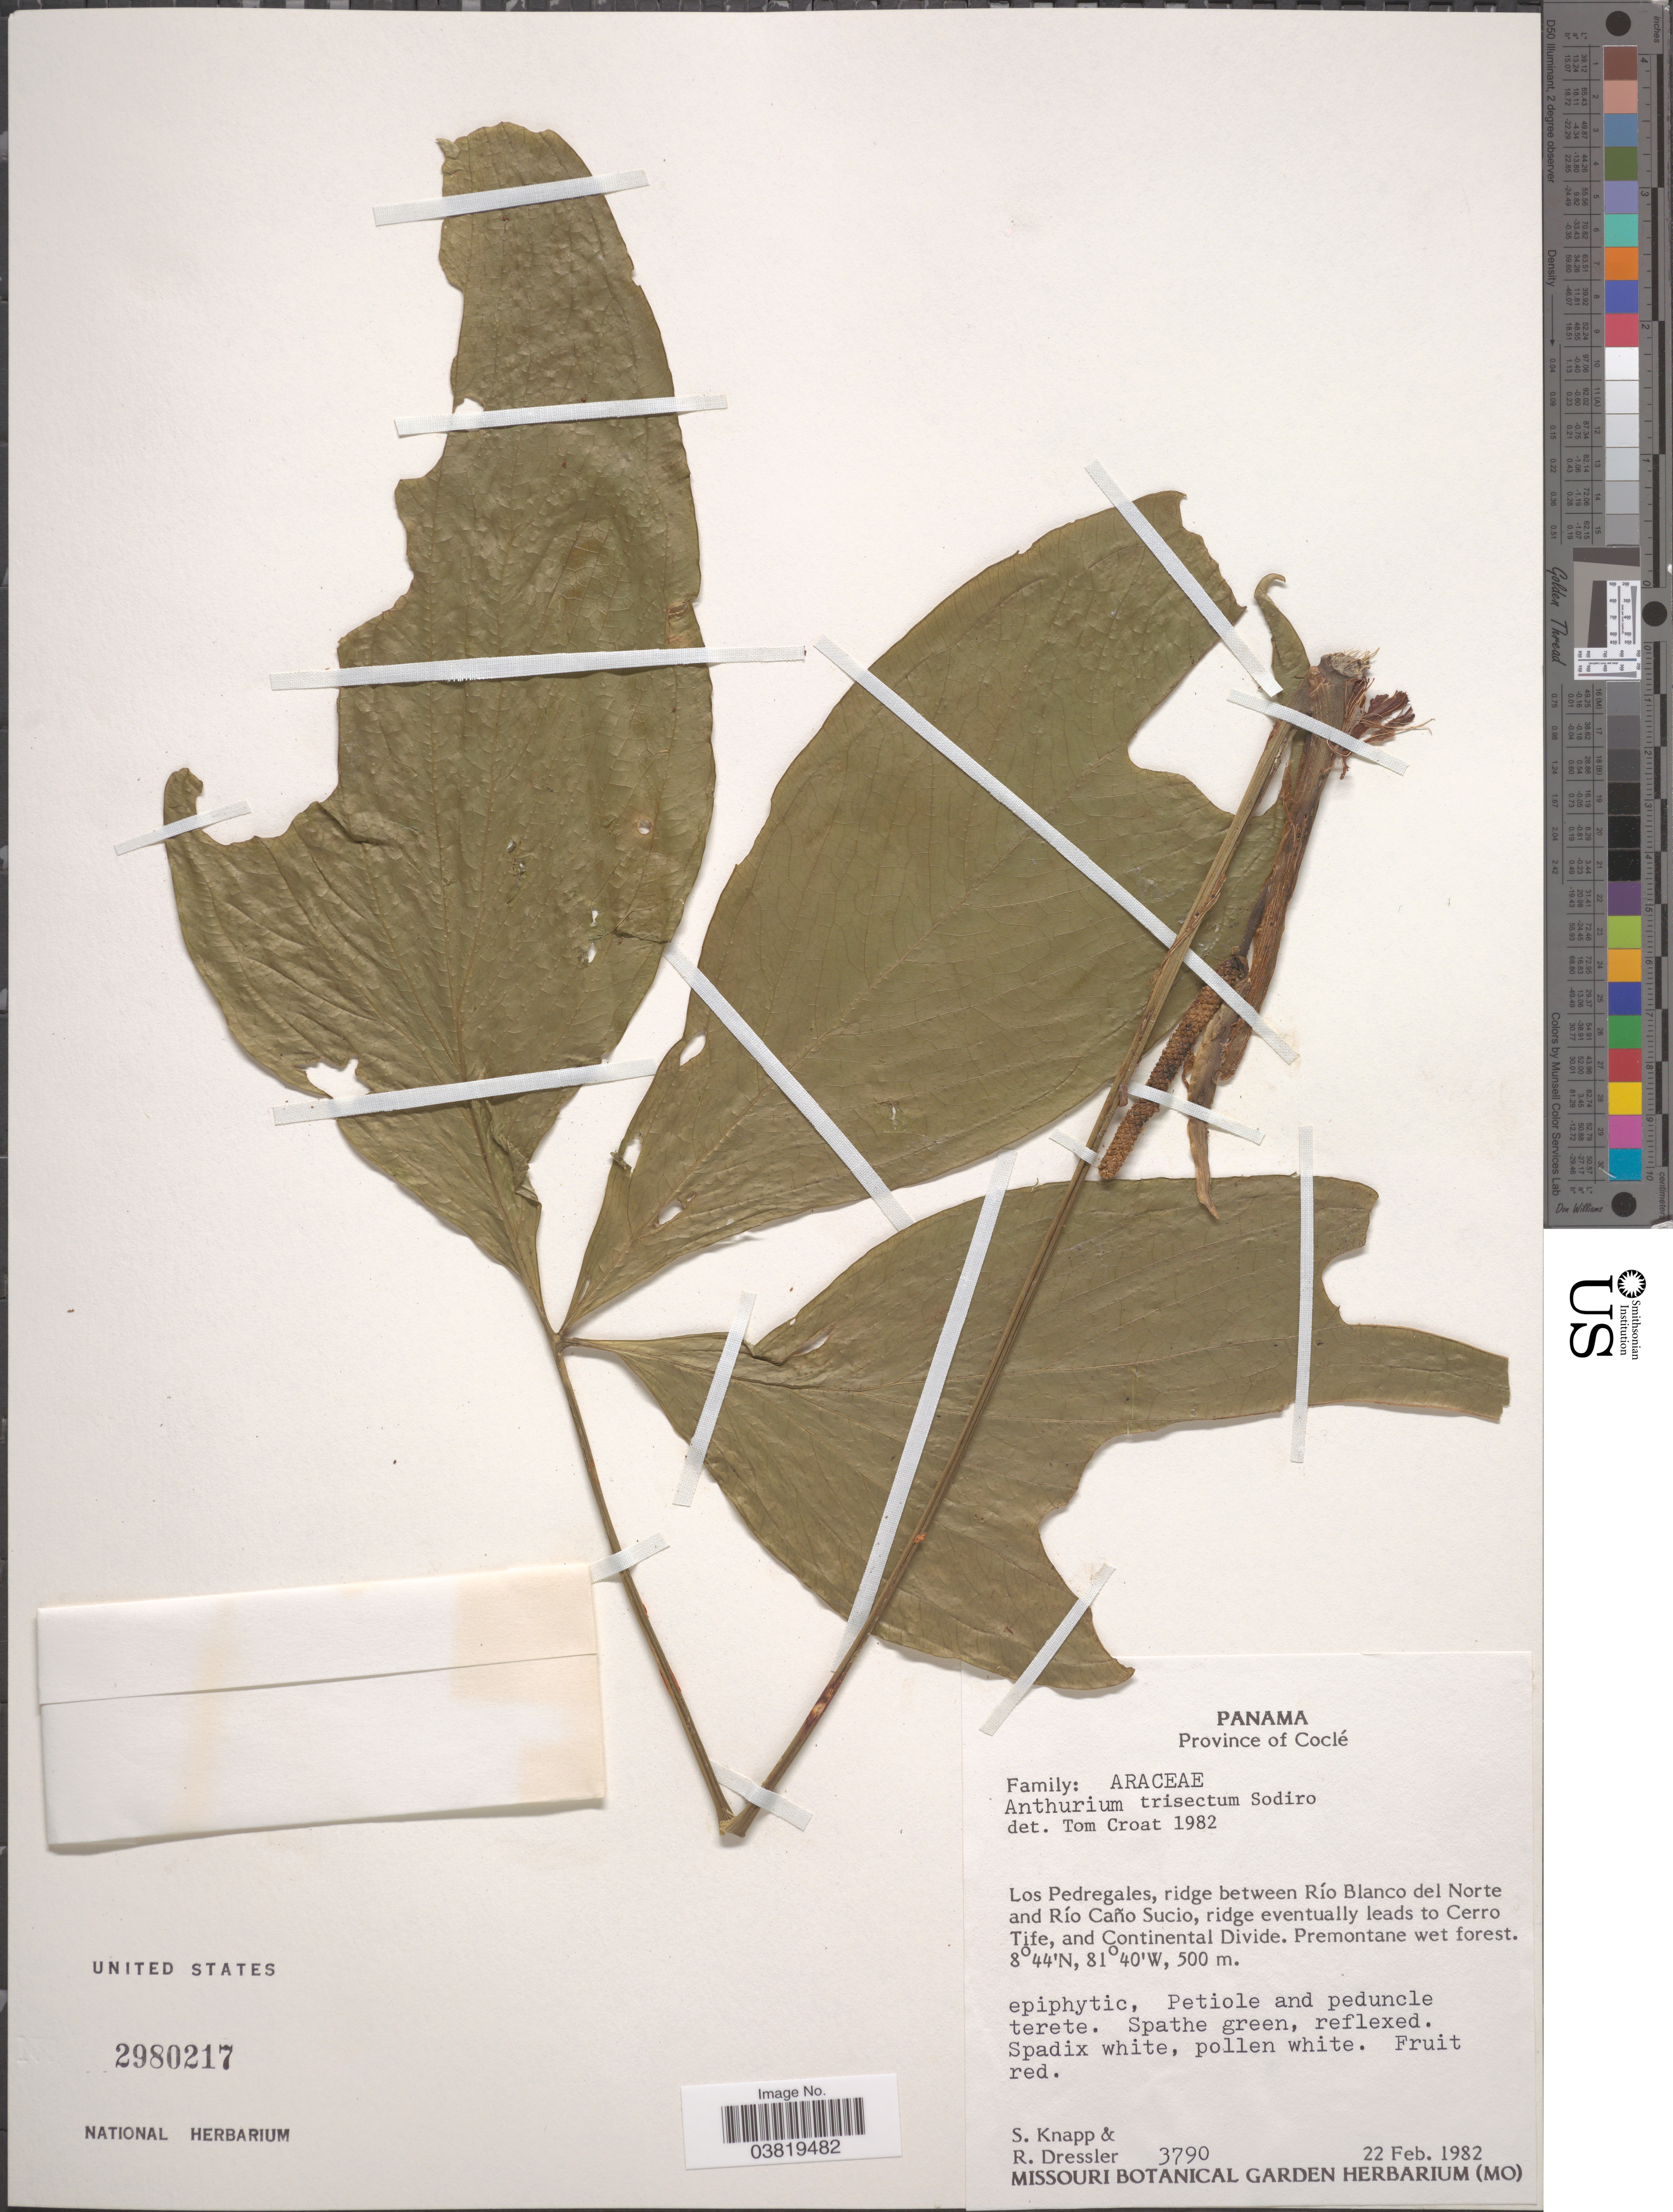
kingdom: Plantae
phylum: Tracheophyta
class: Liliopsida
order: Alismatales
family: Araceae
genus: Anthurium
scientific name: Anthurium trisectum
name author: Sodiro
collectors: S. Knapp & R. Dressler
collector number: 3790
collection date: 1982-02-22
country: Panama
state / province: Colón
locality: Los Pedregales, ridge between Río Blanco del Norte and Río Caño Sucio, ridge eventually leads to Cerro Tife, and Continental Divide.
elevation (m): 500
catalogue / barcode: US 2980217